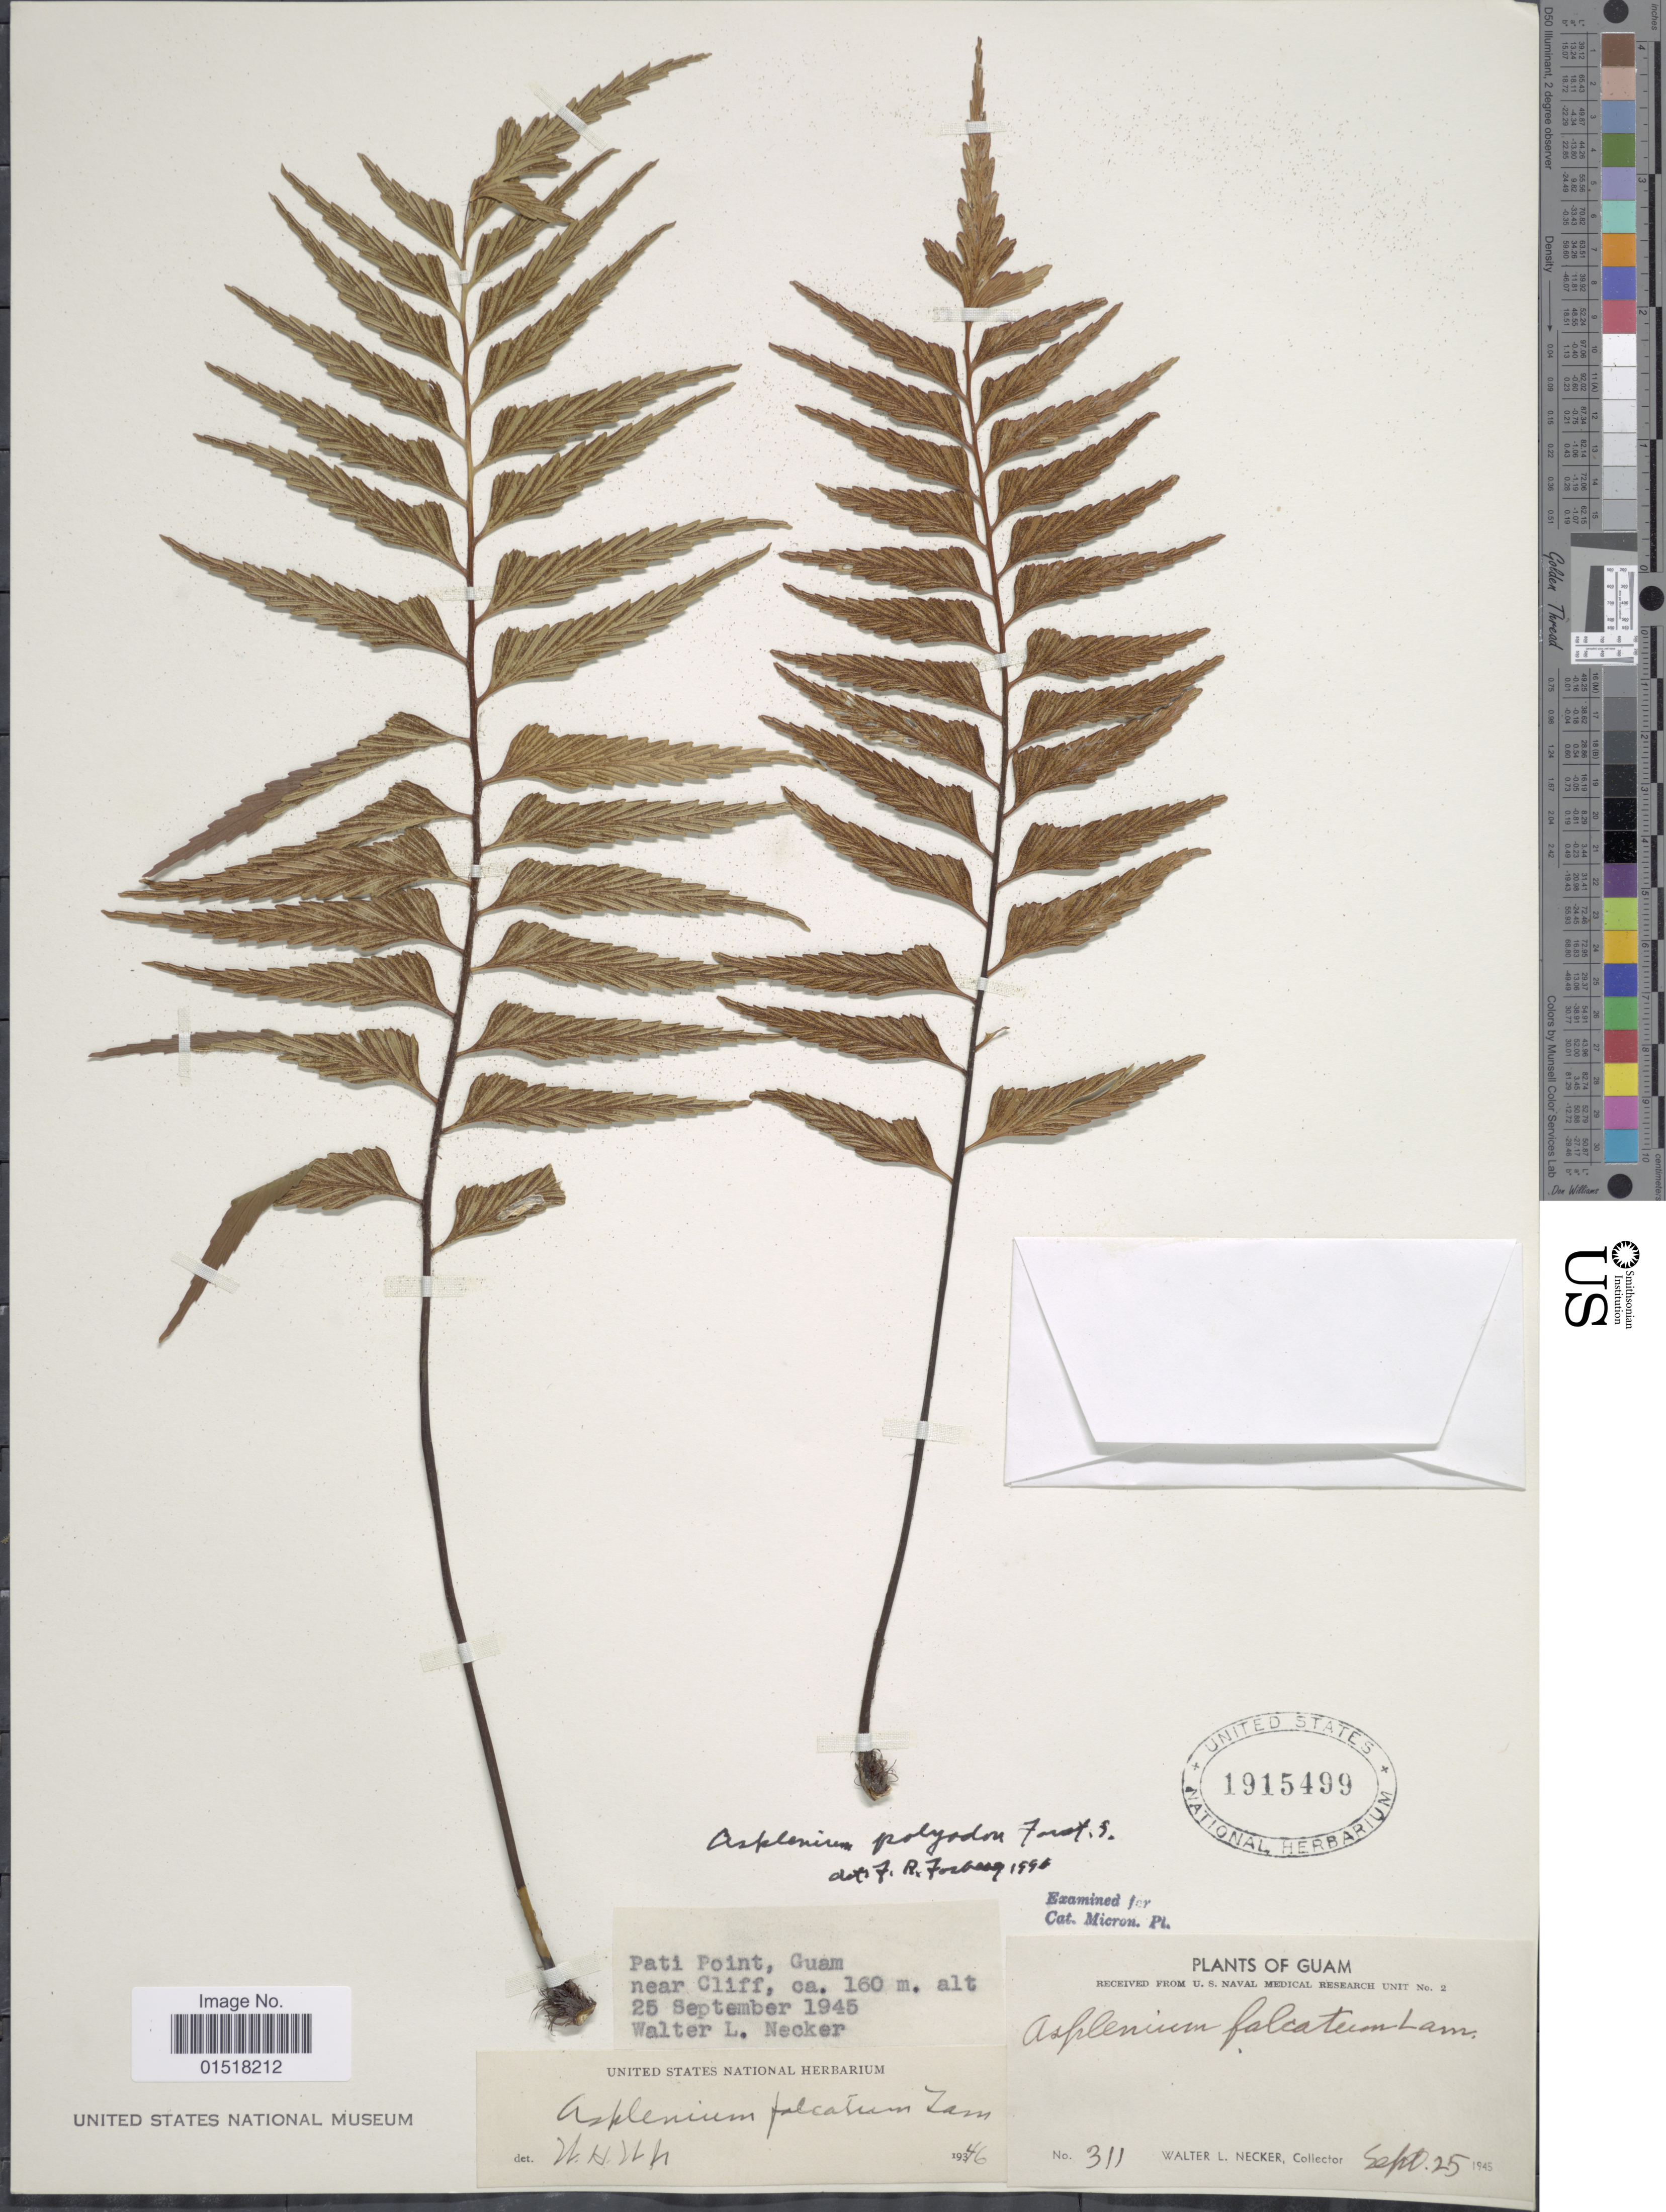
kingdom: Plantae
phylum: Tracheophyta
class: Polypodiopsida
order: Polypodiales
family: Aspleniaceae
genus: Asplenium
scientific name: Asplenium polyodon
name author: G. Forst.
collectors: W. L. Necker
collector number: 311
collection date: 1945-09-25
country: Guam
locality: Pati Point, near Cliff.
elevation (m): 160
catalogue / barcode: US 1915499